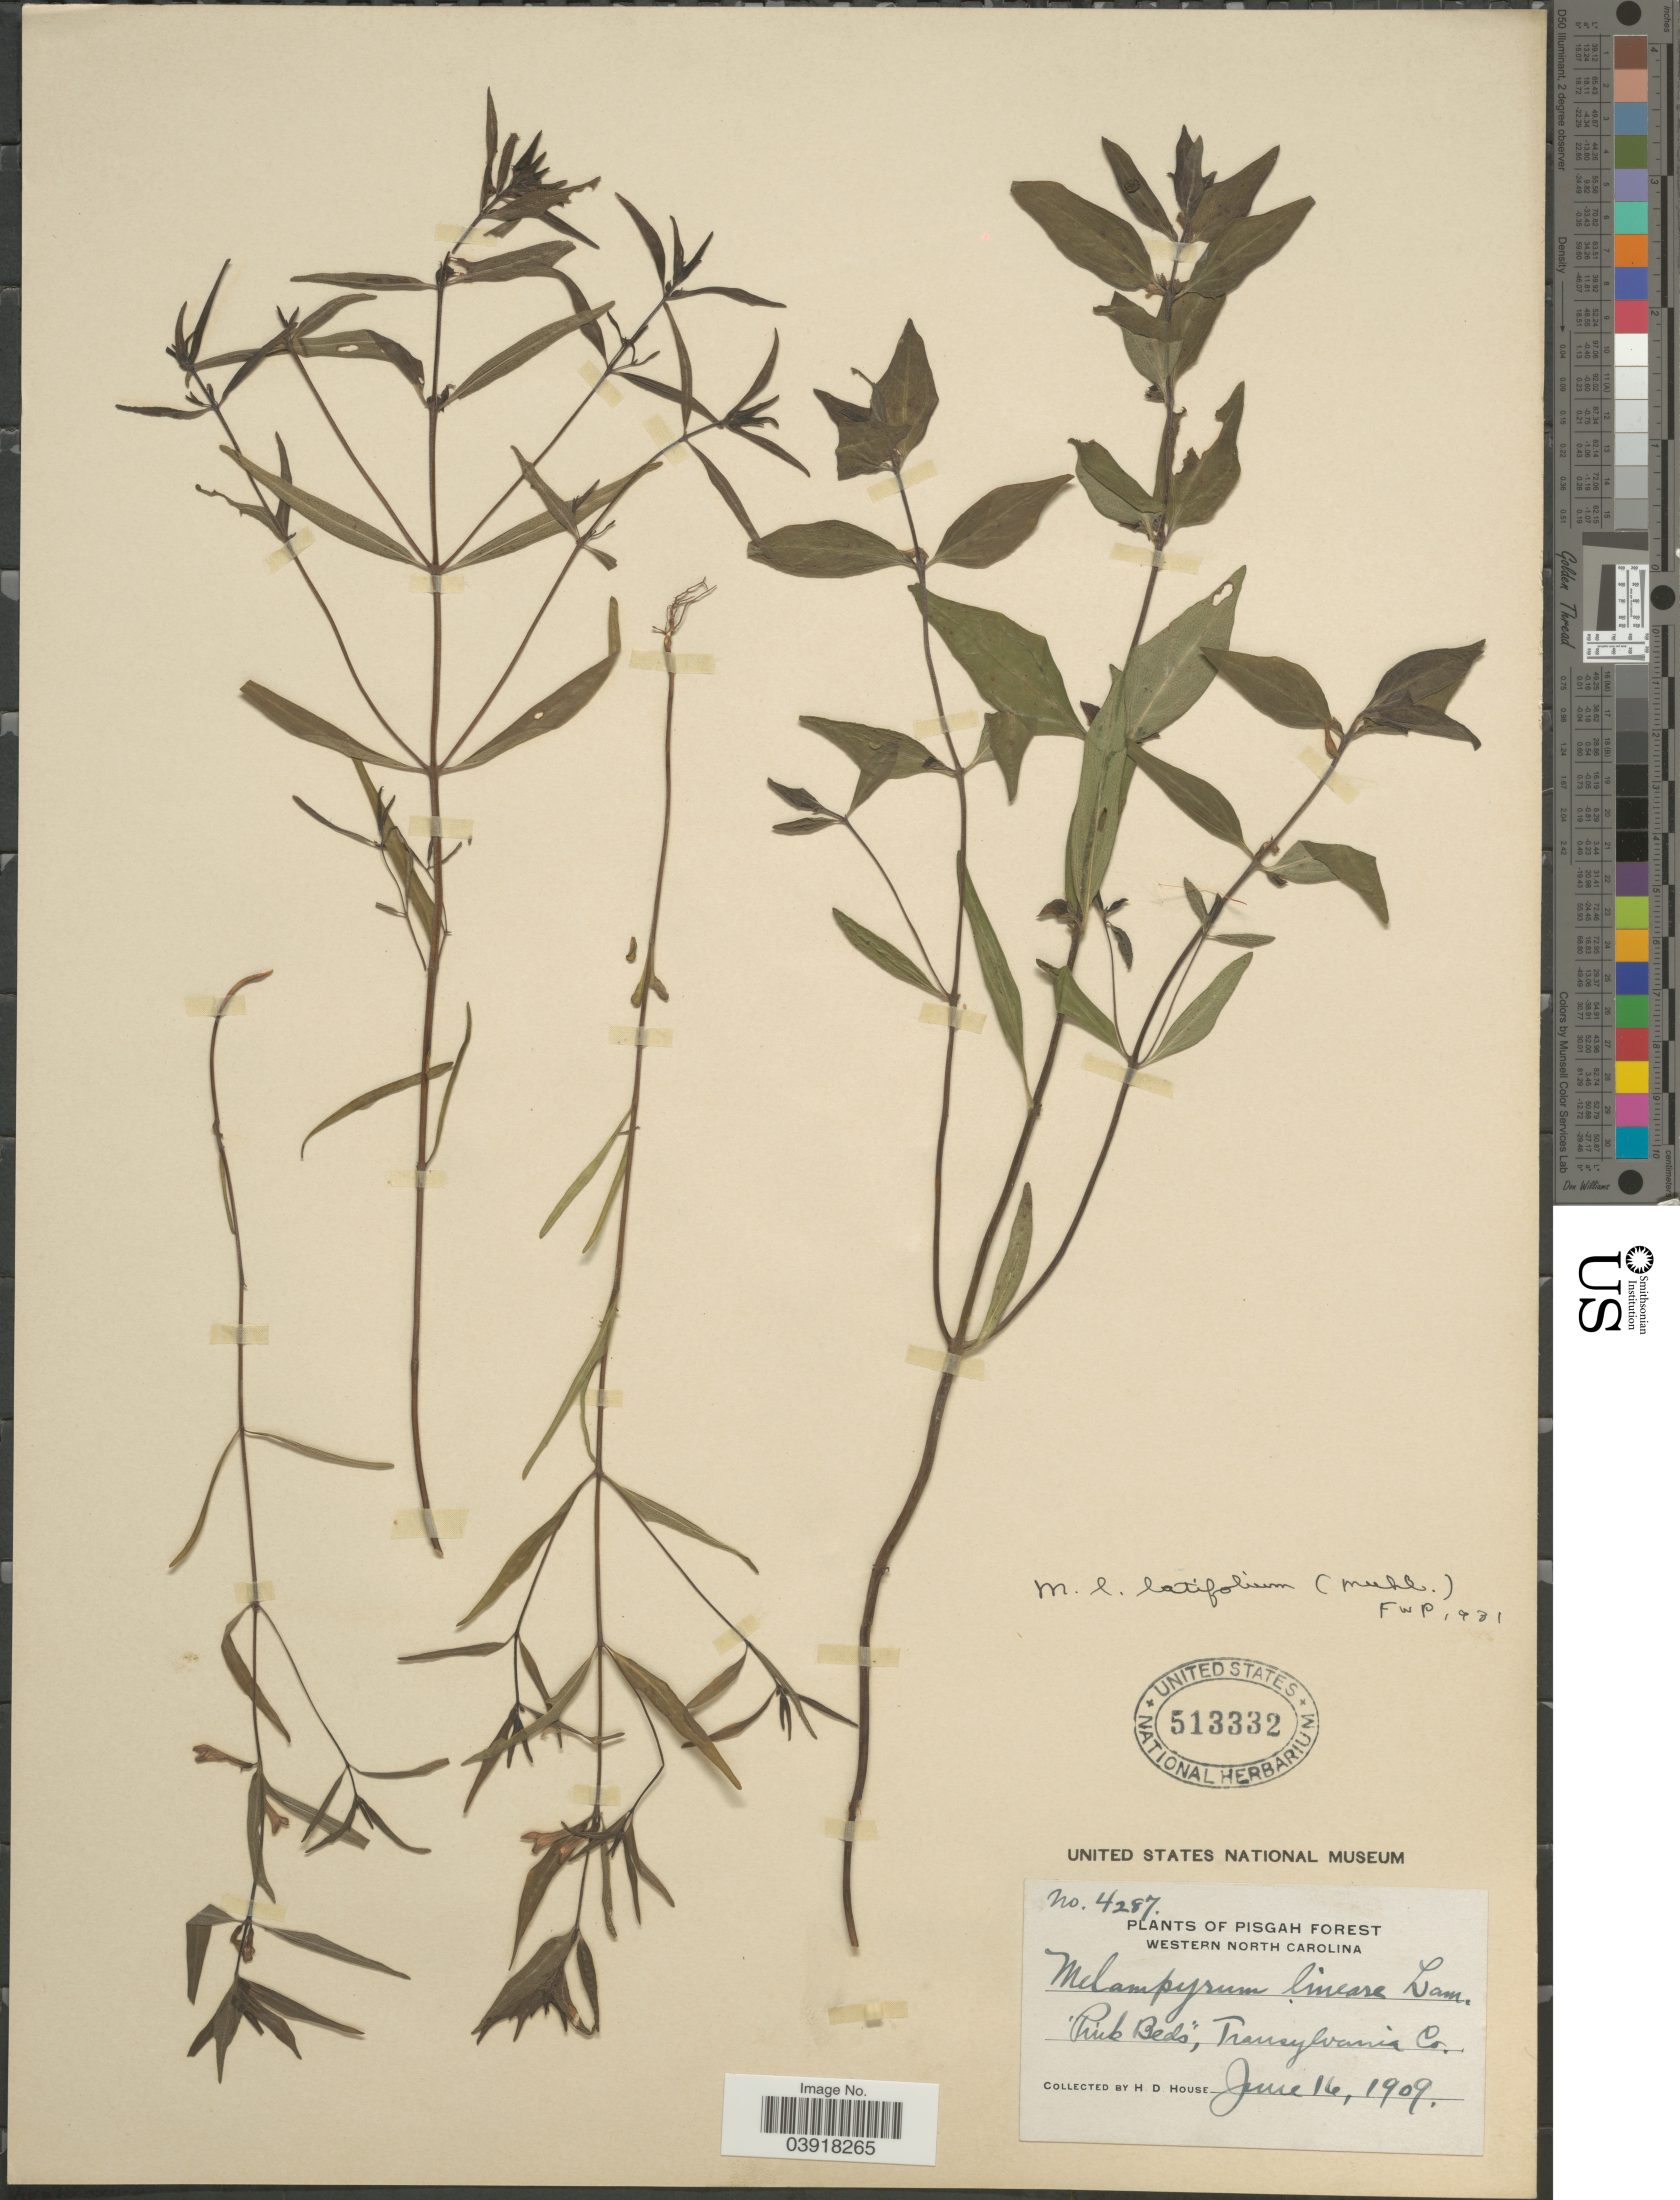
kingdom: Plantae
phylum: Tracheophyta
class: Magnoliopsida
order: Lamiales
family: Orobanchaceae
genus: Melampyrum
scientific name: Melampyrum lineare var. latifolium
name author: (Muhl.) P. Beauv.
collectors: H. D. House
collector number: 4287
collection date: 1909-06-16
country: United States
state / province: North Carolina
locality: Pisgah Forest. Western North Carolina. Transylvania Co.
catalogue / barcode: US 513332